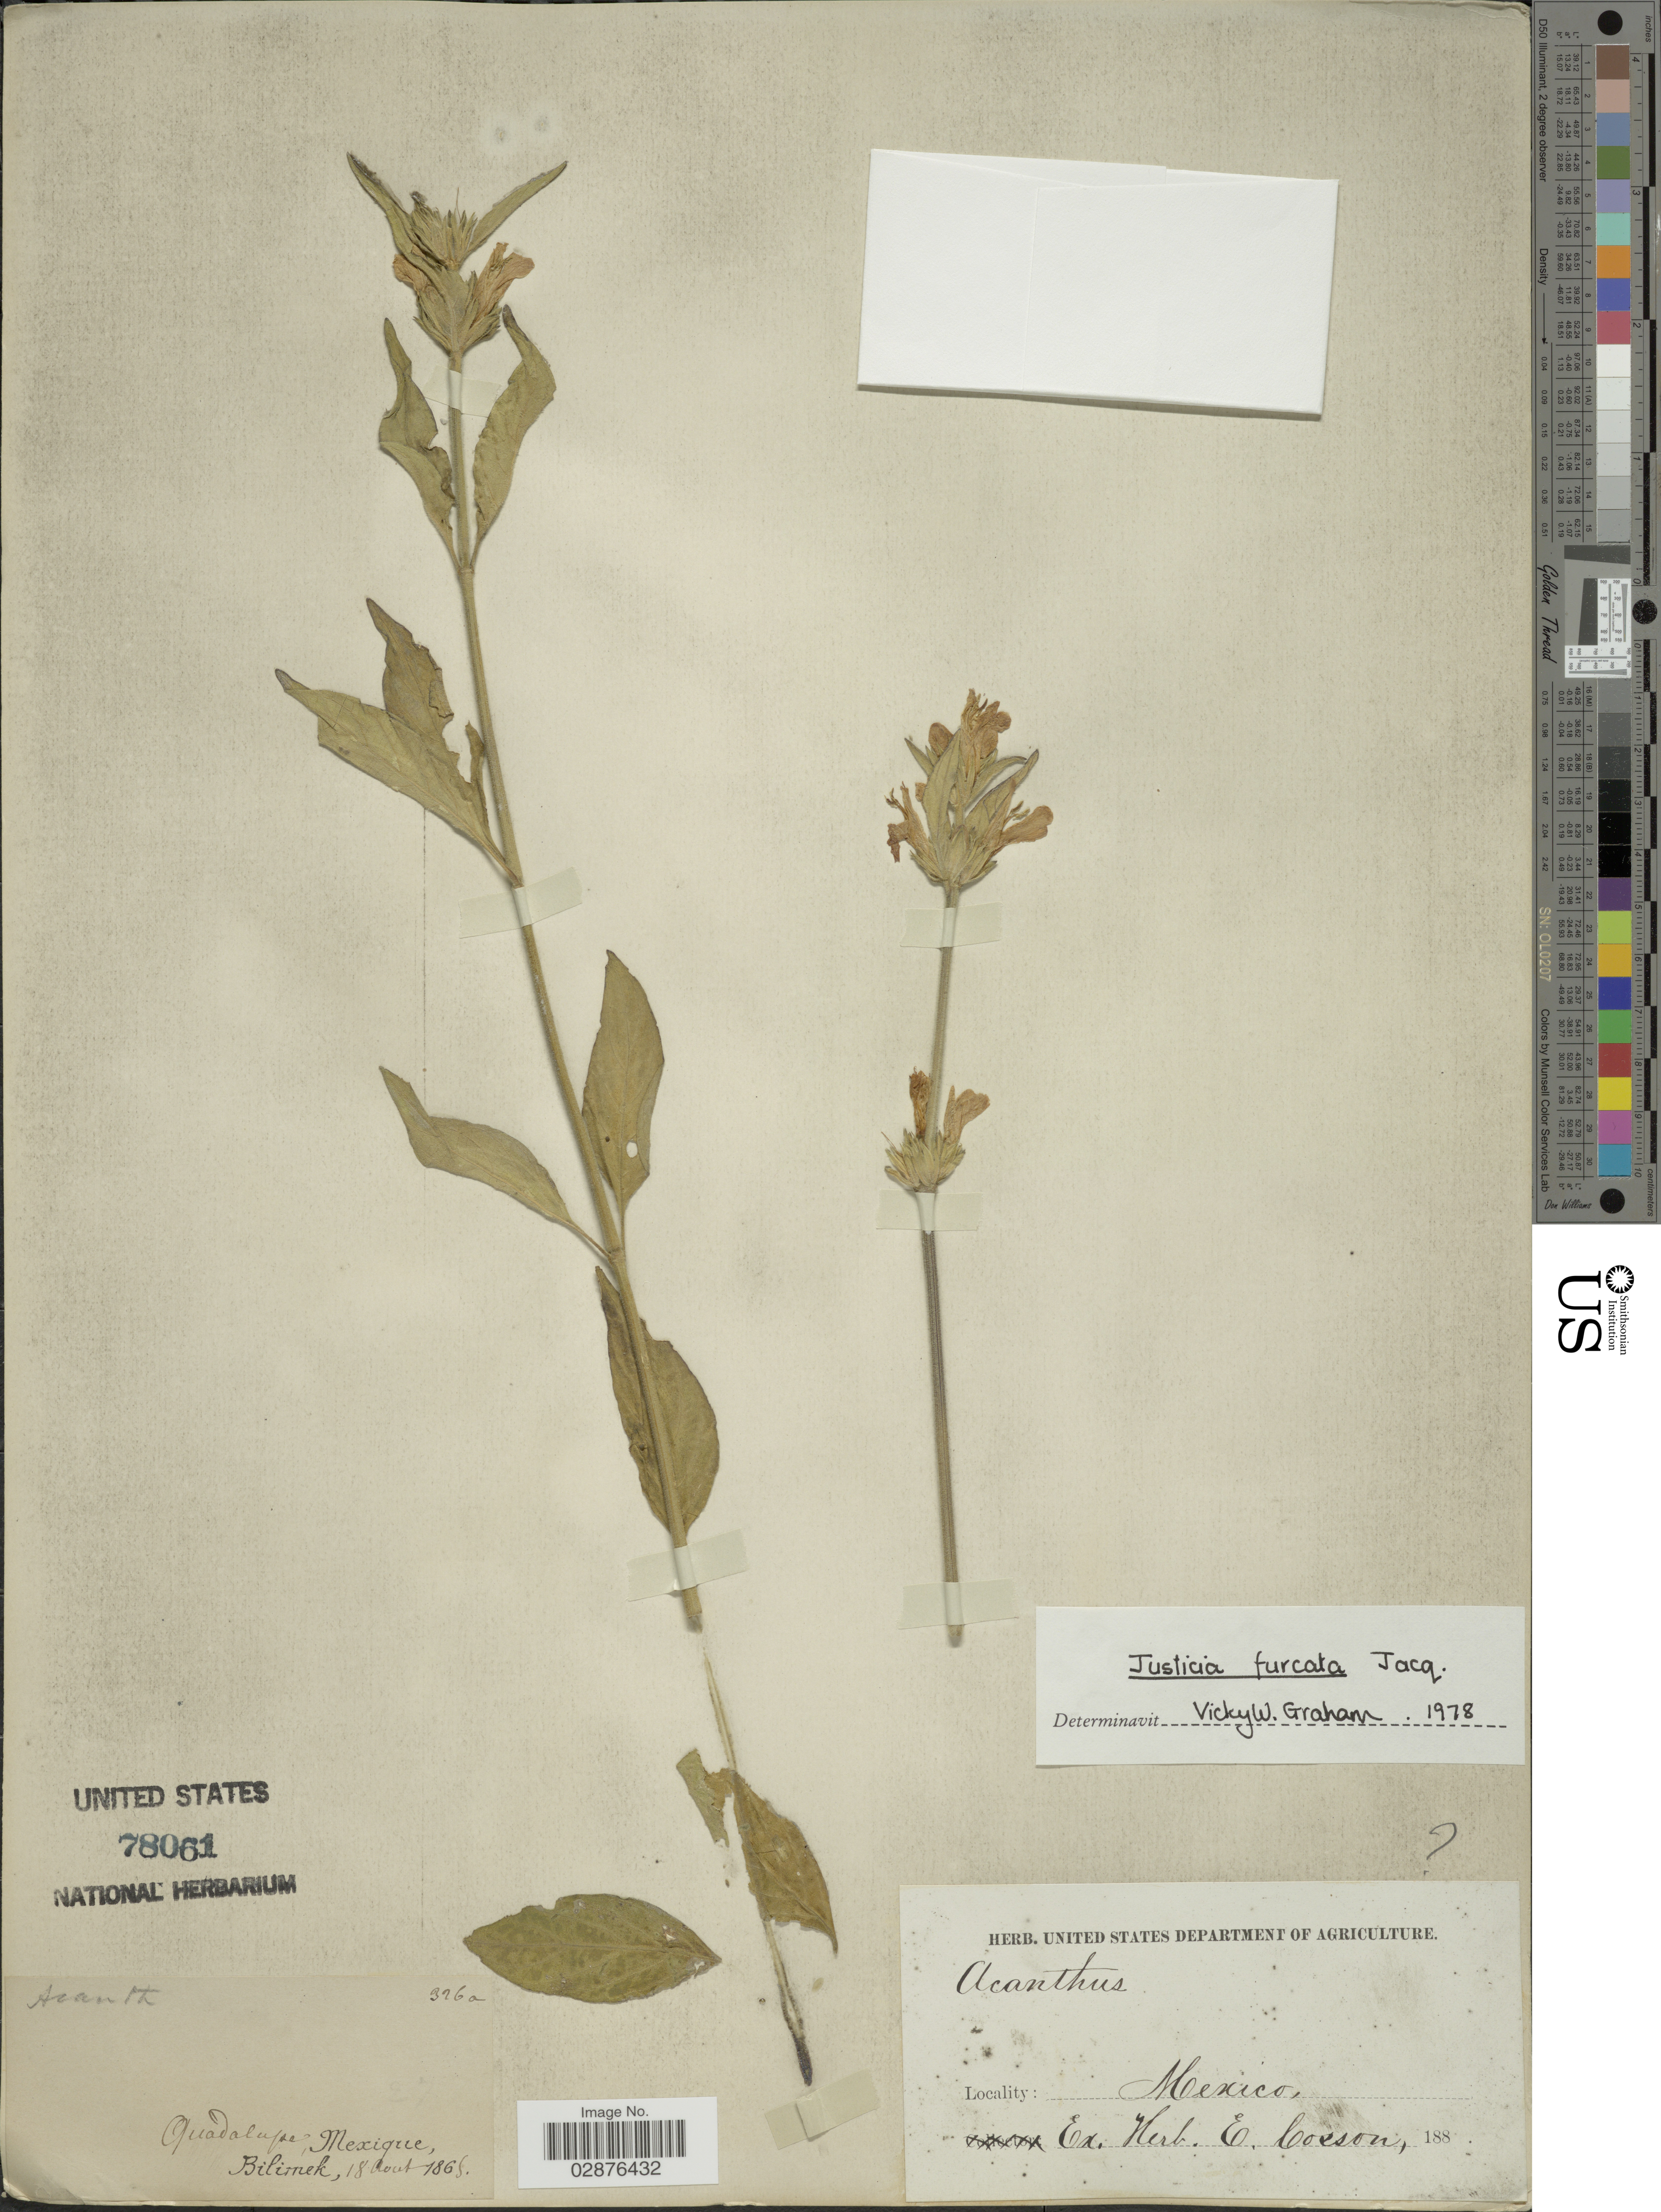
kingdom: Plantae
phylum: Tracheophyta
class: Magnoliopsida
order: Lamiales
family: Acanthaceae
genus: Justicia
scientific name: Justicia furcata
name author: Lam.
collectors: -. Bilimek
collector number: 326a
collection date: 1865-08-18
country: Mexico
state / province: Baja California Norte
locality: Guadalupe.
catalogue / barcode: US 78061